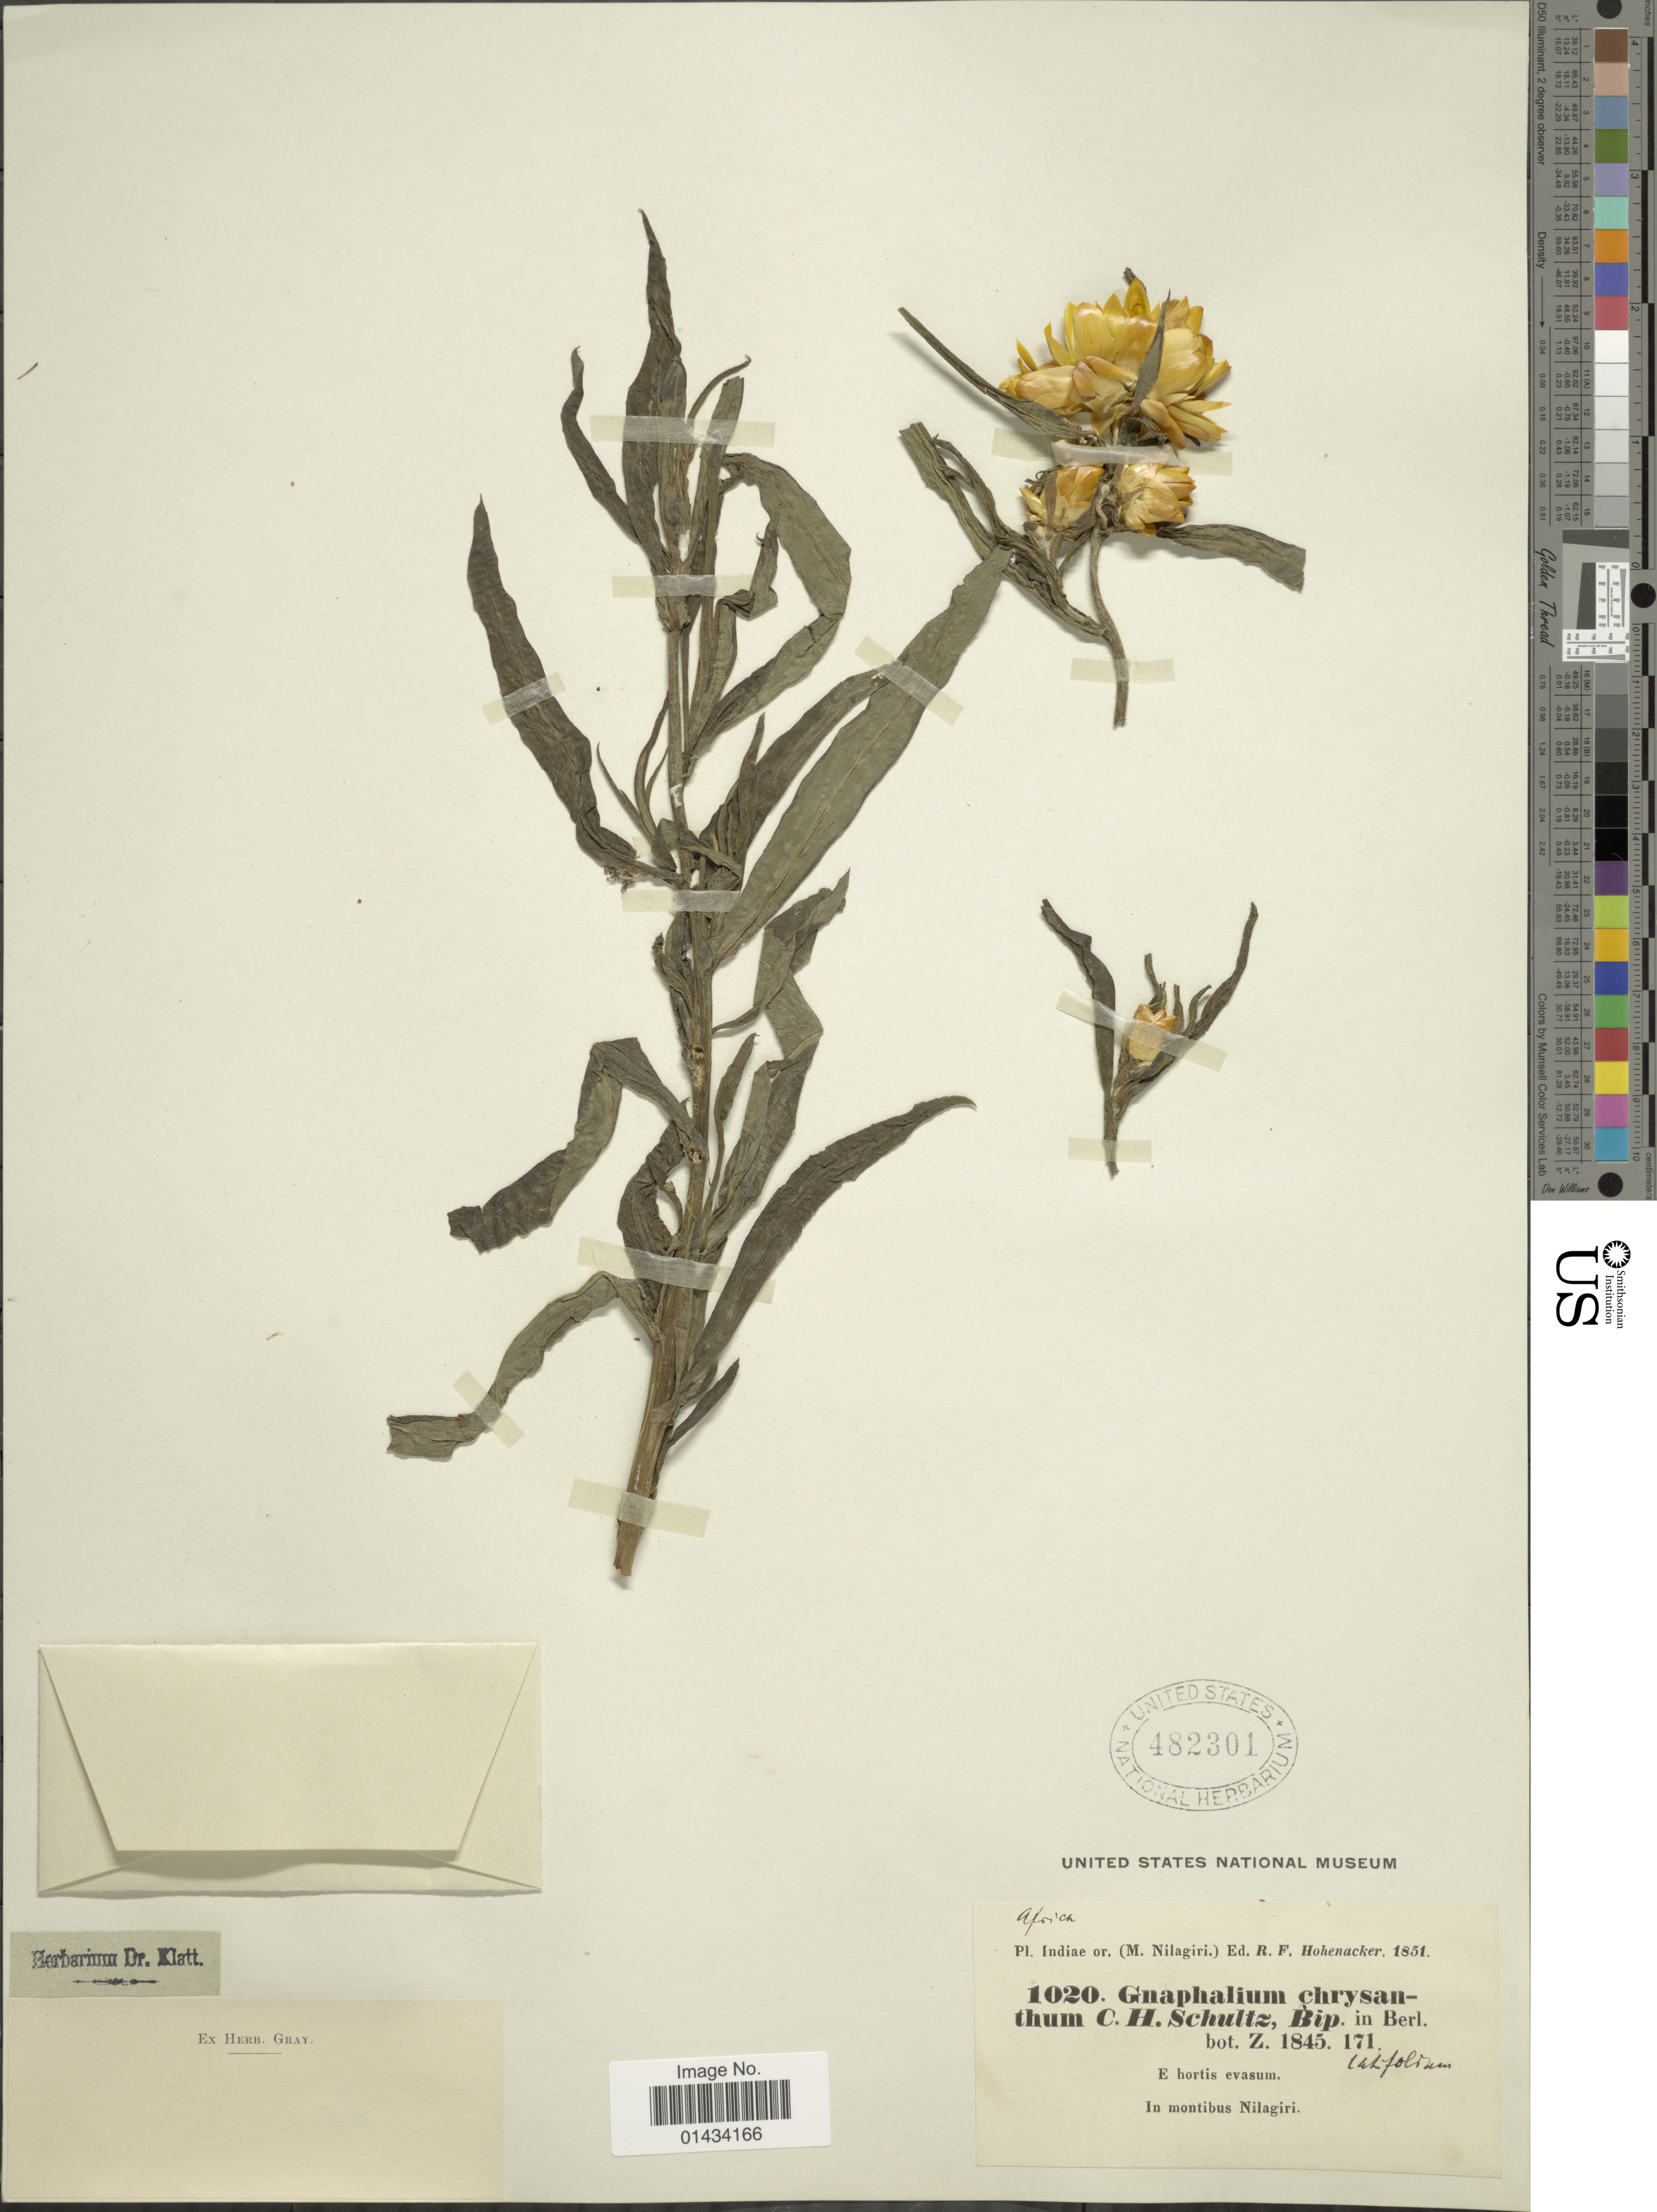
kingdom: Plantae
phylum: Tracheophyta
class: Magnoliopsida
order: Asterales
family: Asteraceae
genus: Xerochrysum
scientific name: Xerochrysum bracteatum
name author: (Vent.) Tzvelev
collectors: C. H. Schultz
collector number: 1020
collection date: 1845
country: India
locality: E hortis evasum, in montibus Nilagiri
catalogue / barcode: US 482301